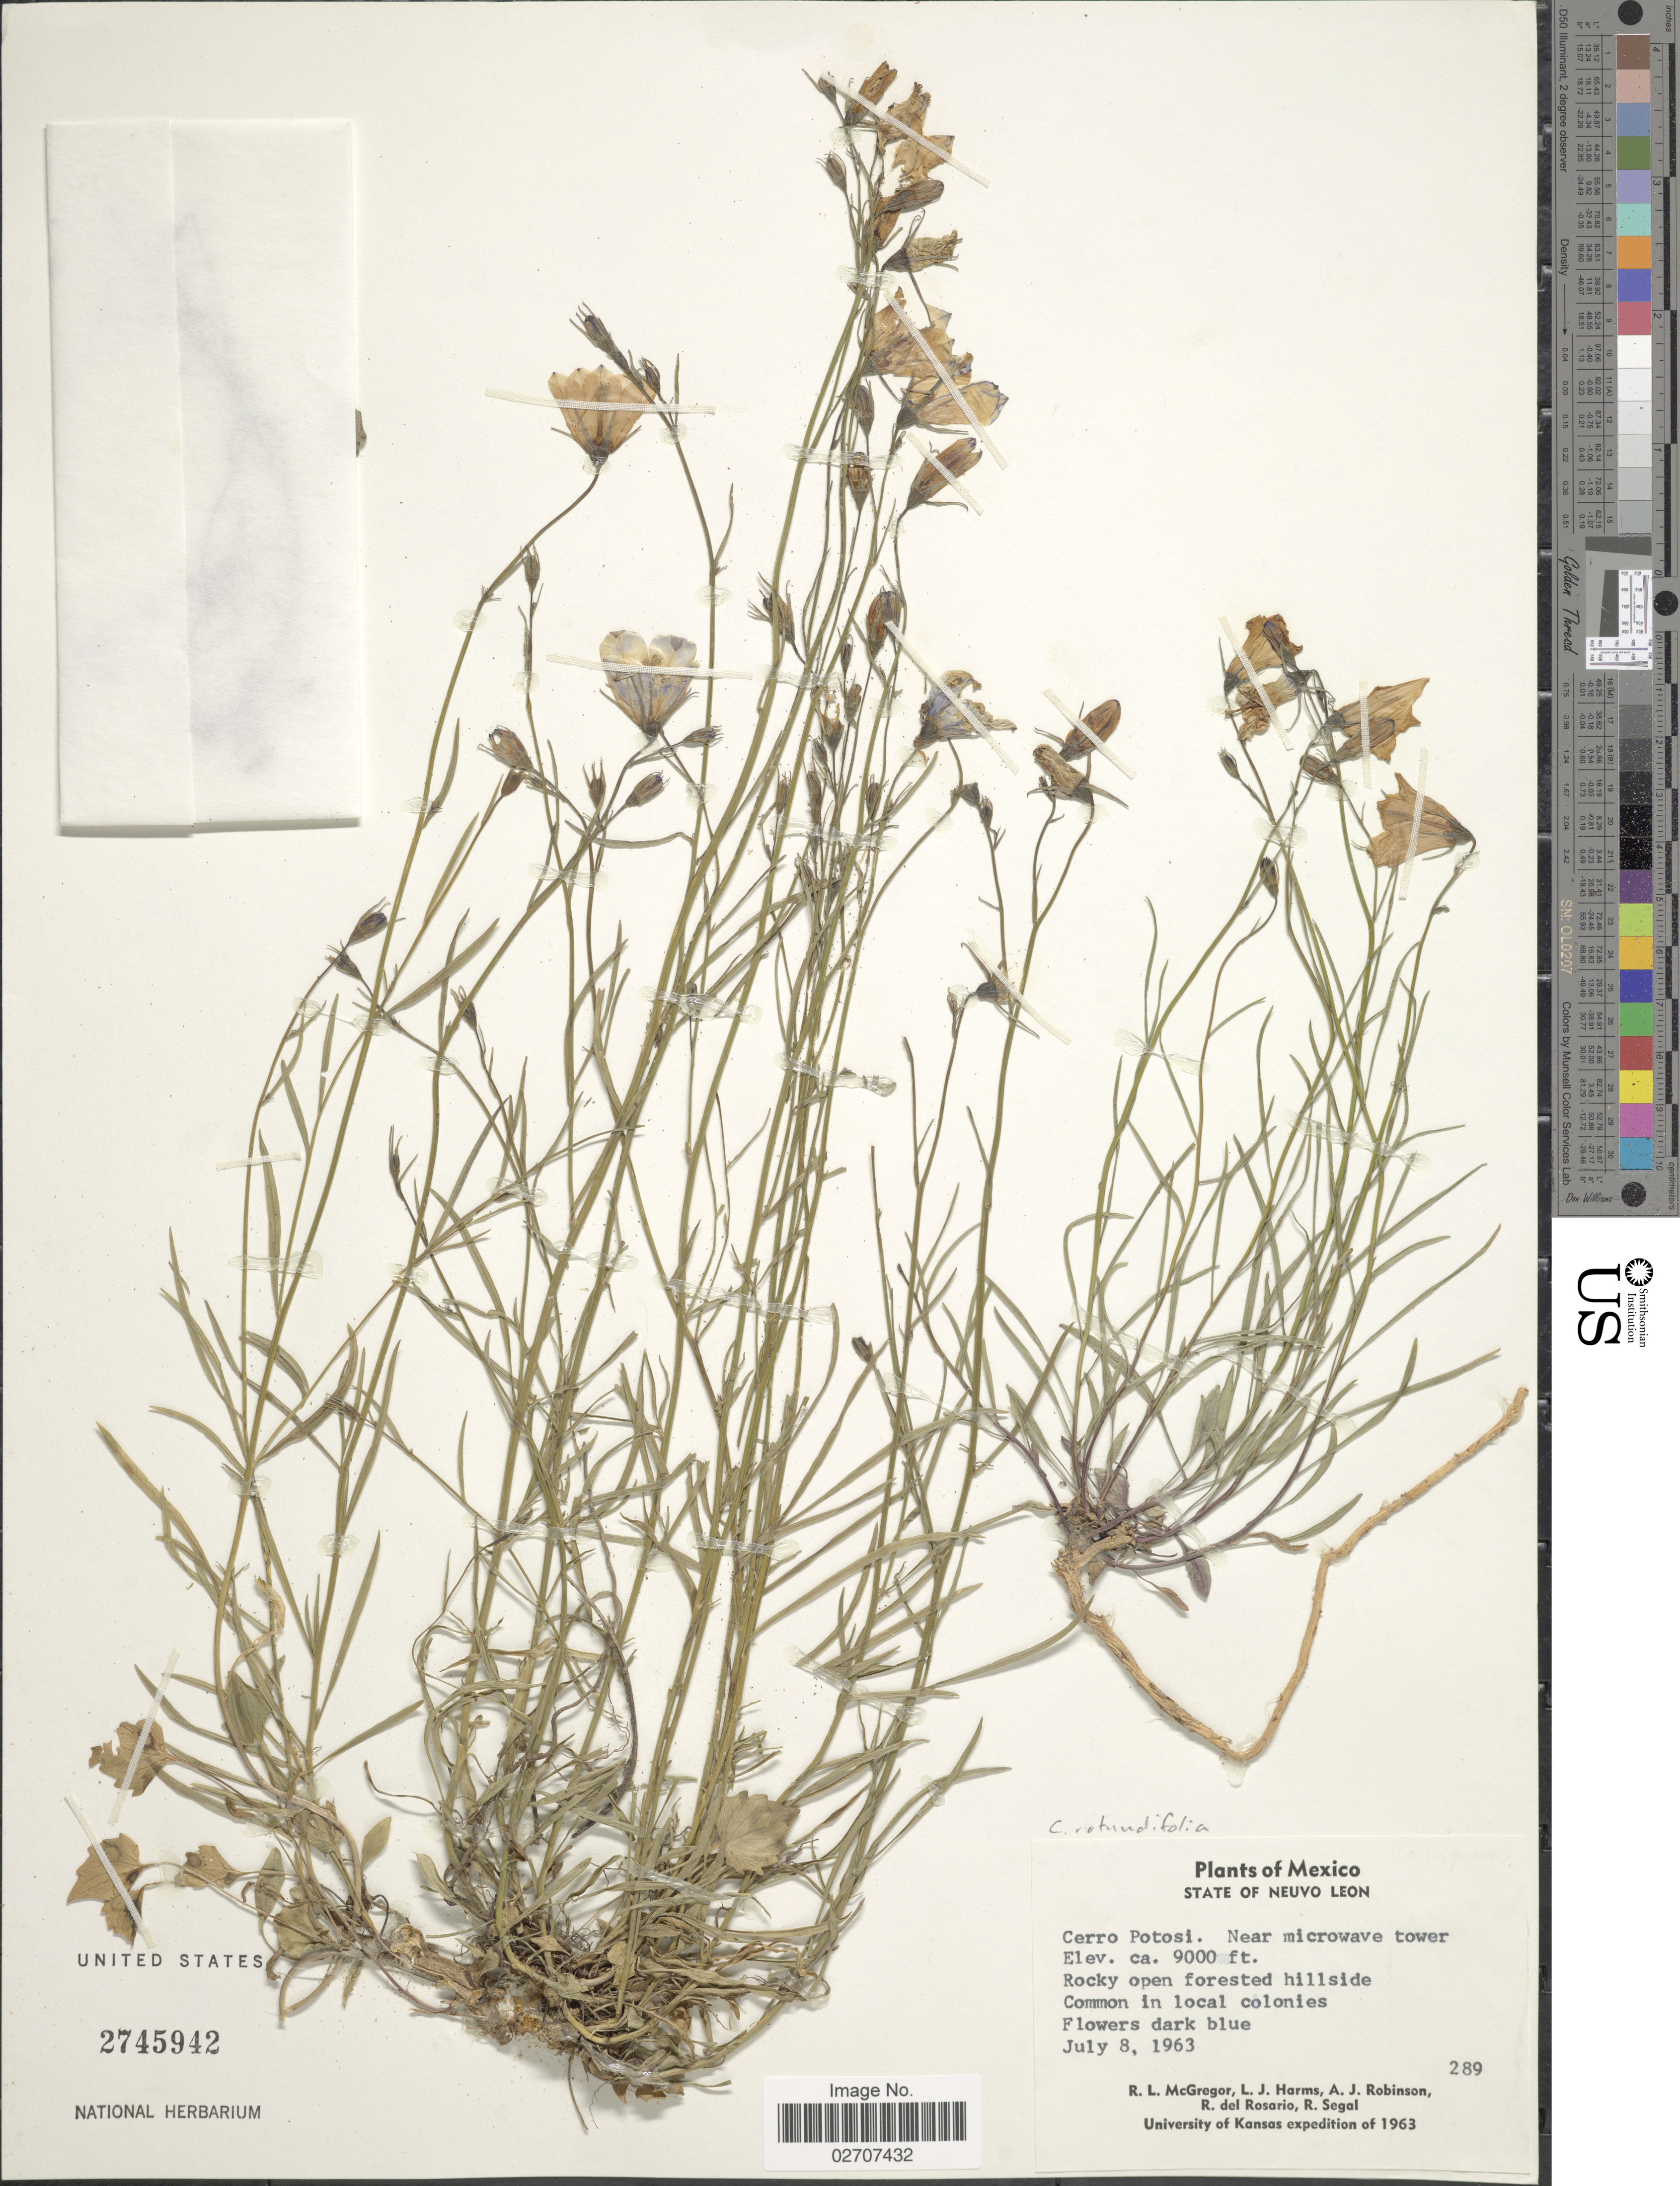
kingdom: Plantae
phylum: Tracheophyta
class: Magnoliopsida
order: Asterales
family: Campanulaceae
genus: Campanula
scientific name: Campanula rotundifolia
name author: L.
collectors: R. McGregor, L. Harms, A. J. Robinson, R. del Rosario & R. Segal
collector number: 289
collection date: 1963-07-08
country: Mexico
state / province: Nuevo León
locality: Cerro Potosi, near microwave tower, rocky open forested hillside.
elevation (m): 2743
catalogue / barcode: US 2745942